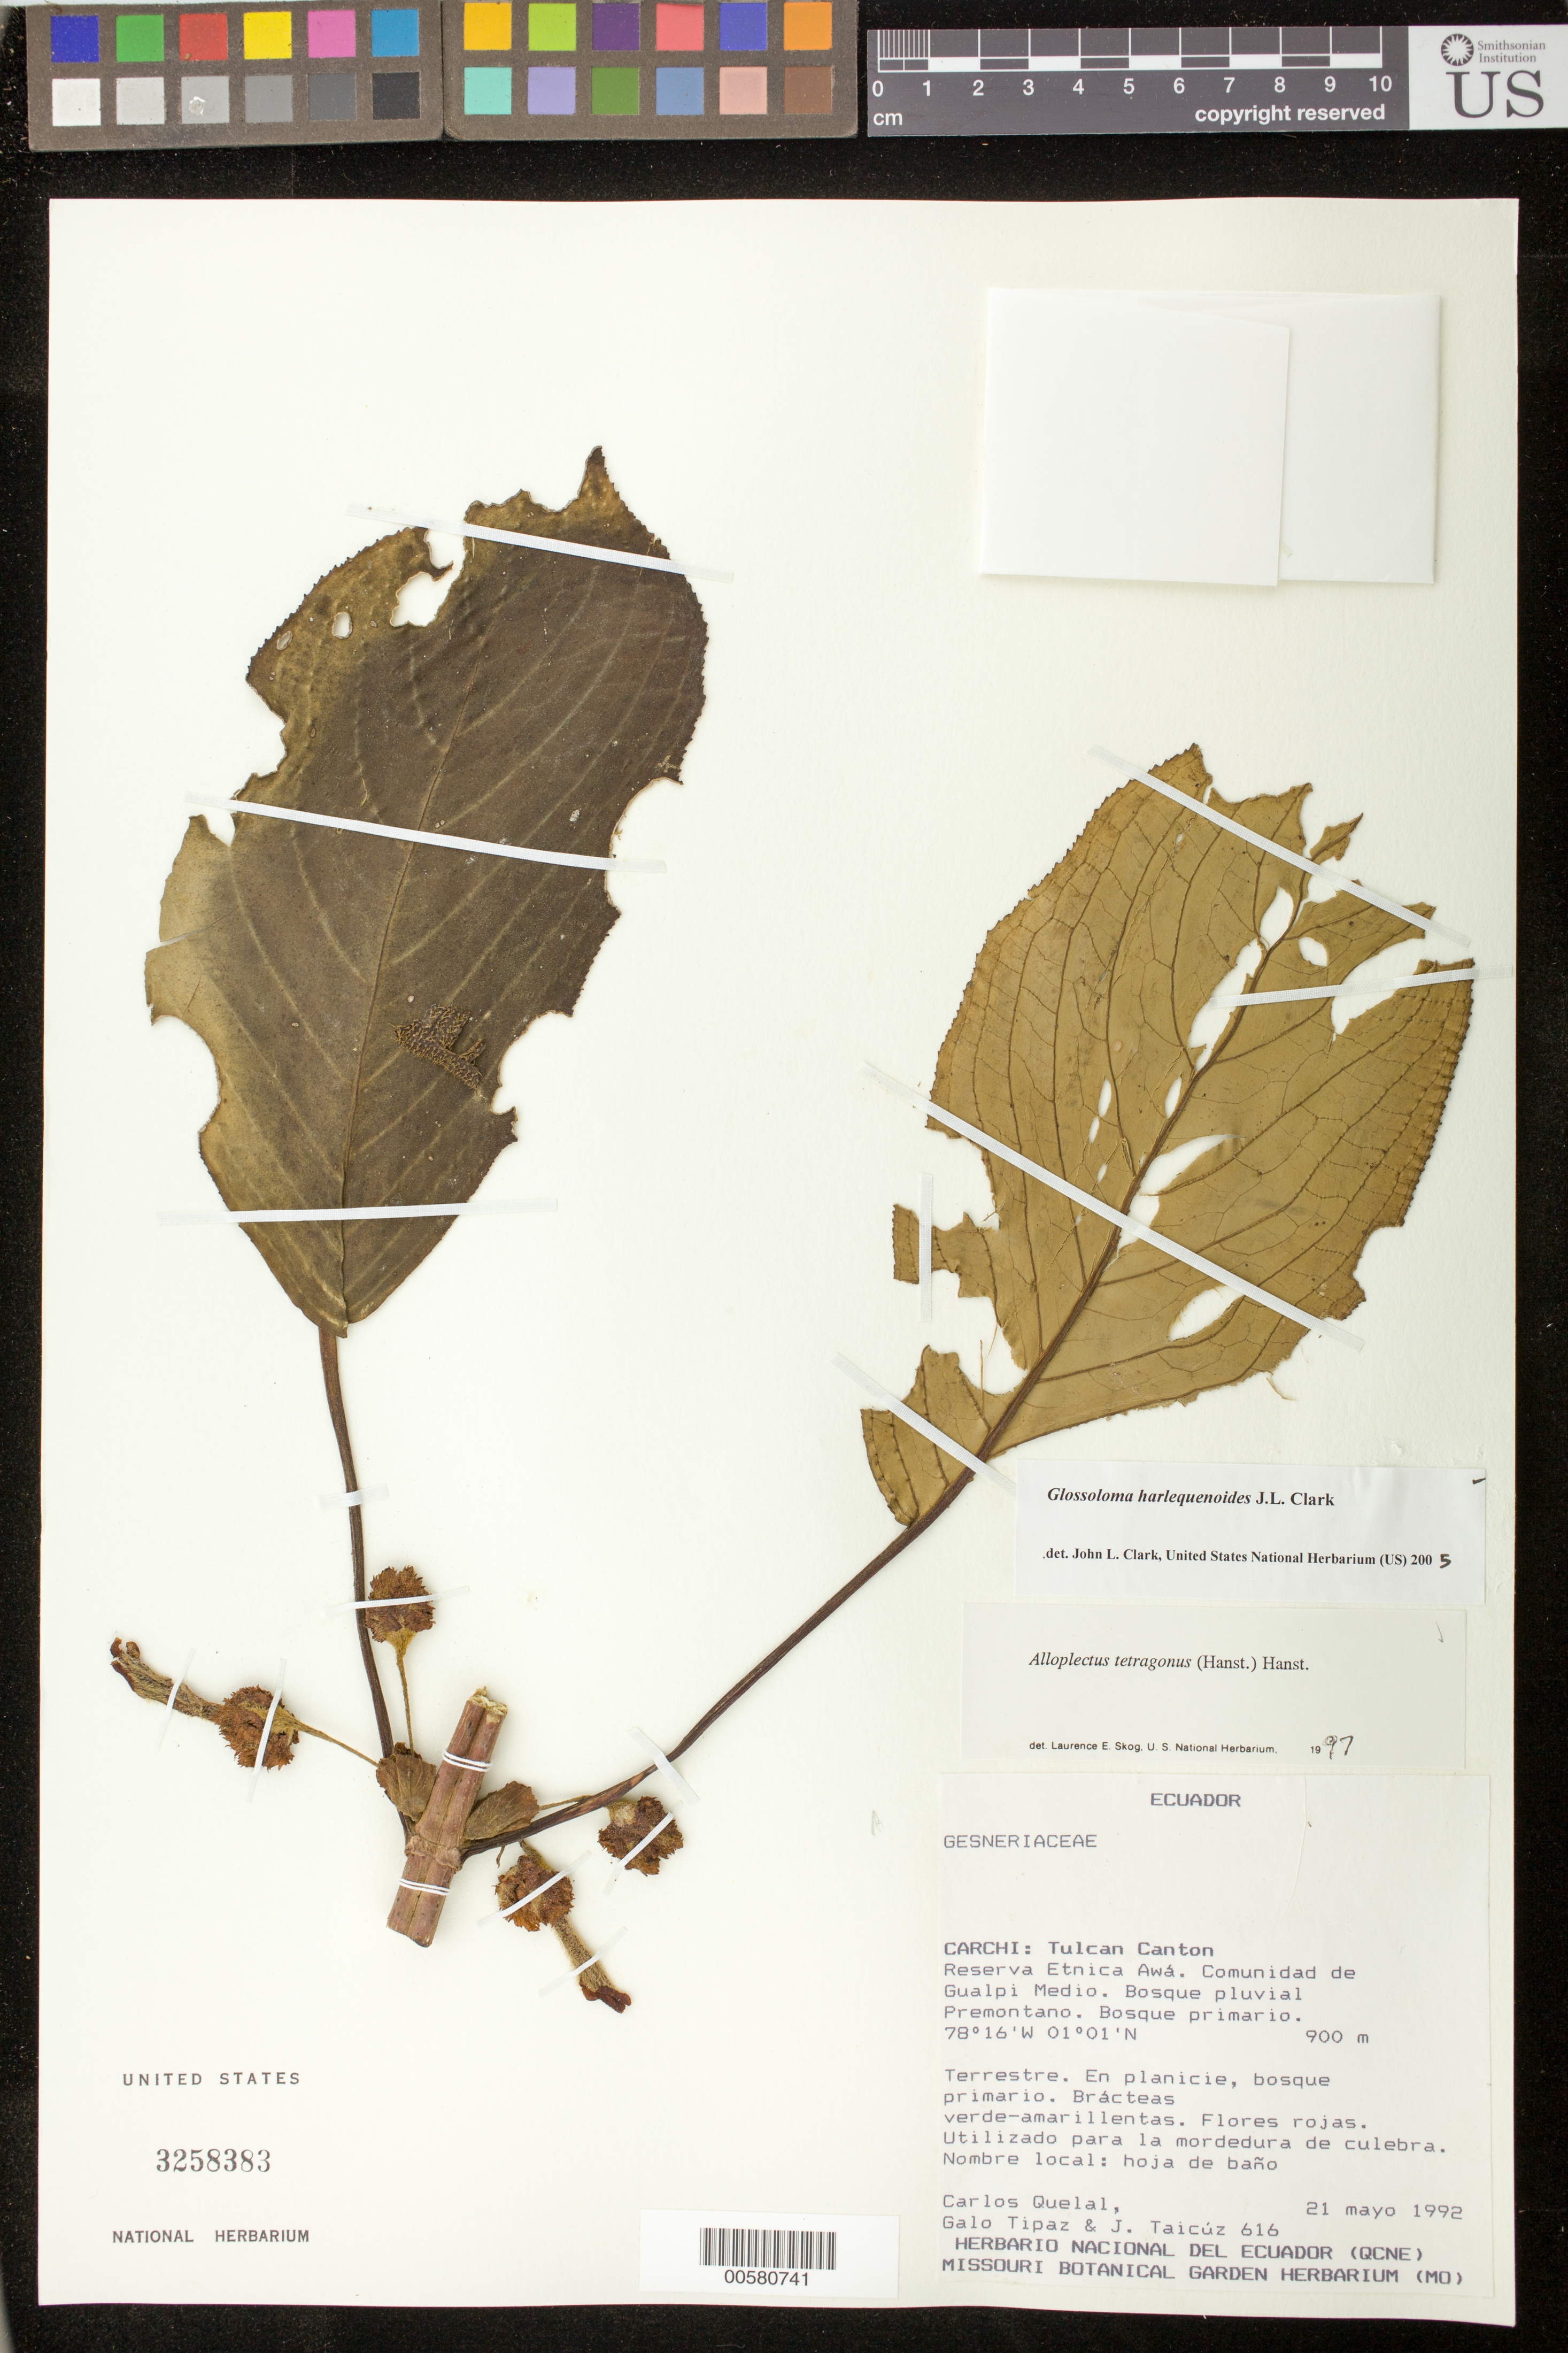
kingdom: Plantae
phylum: Tracheophyta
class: Magnoliopsida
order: Lamiales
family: Gesneriaceae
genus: Glossoloma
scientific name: Glossoloma harlequinoides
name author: J.L. Clark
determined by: Clark, J. L., (SEL), The Marie Selby Botanical Garden (UNITED STATES)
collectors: C. Quelal, G. Tipaz & J. Taicuz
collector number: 616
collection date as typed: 21 May 1992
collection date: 1992-05-21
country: Ecuador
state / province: Carchi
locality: Tulcan Canton, Reserva Etnica Awá; comunidad de Gualpi Medio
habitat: Bosque pluvial premontano; bosque primario; en planicie, bosque primario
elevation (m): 900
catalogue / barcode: US 3258383